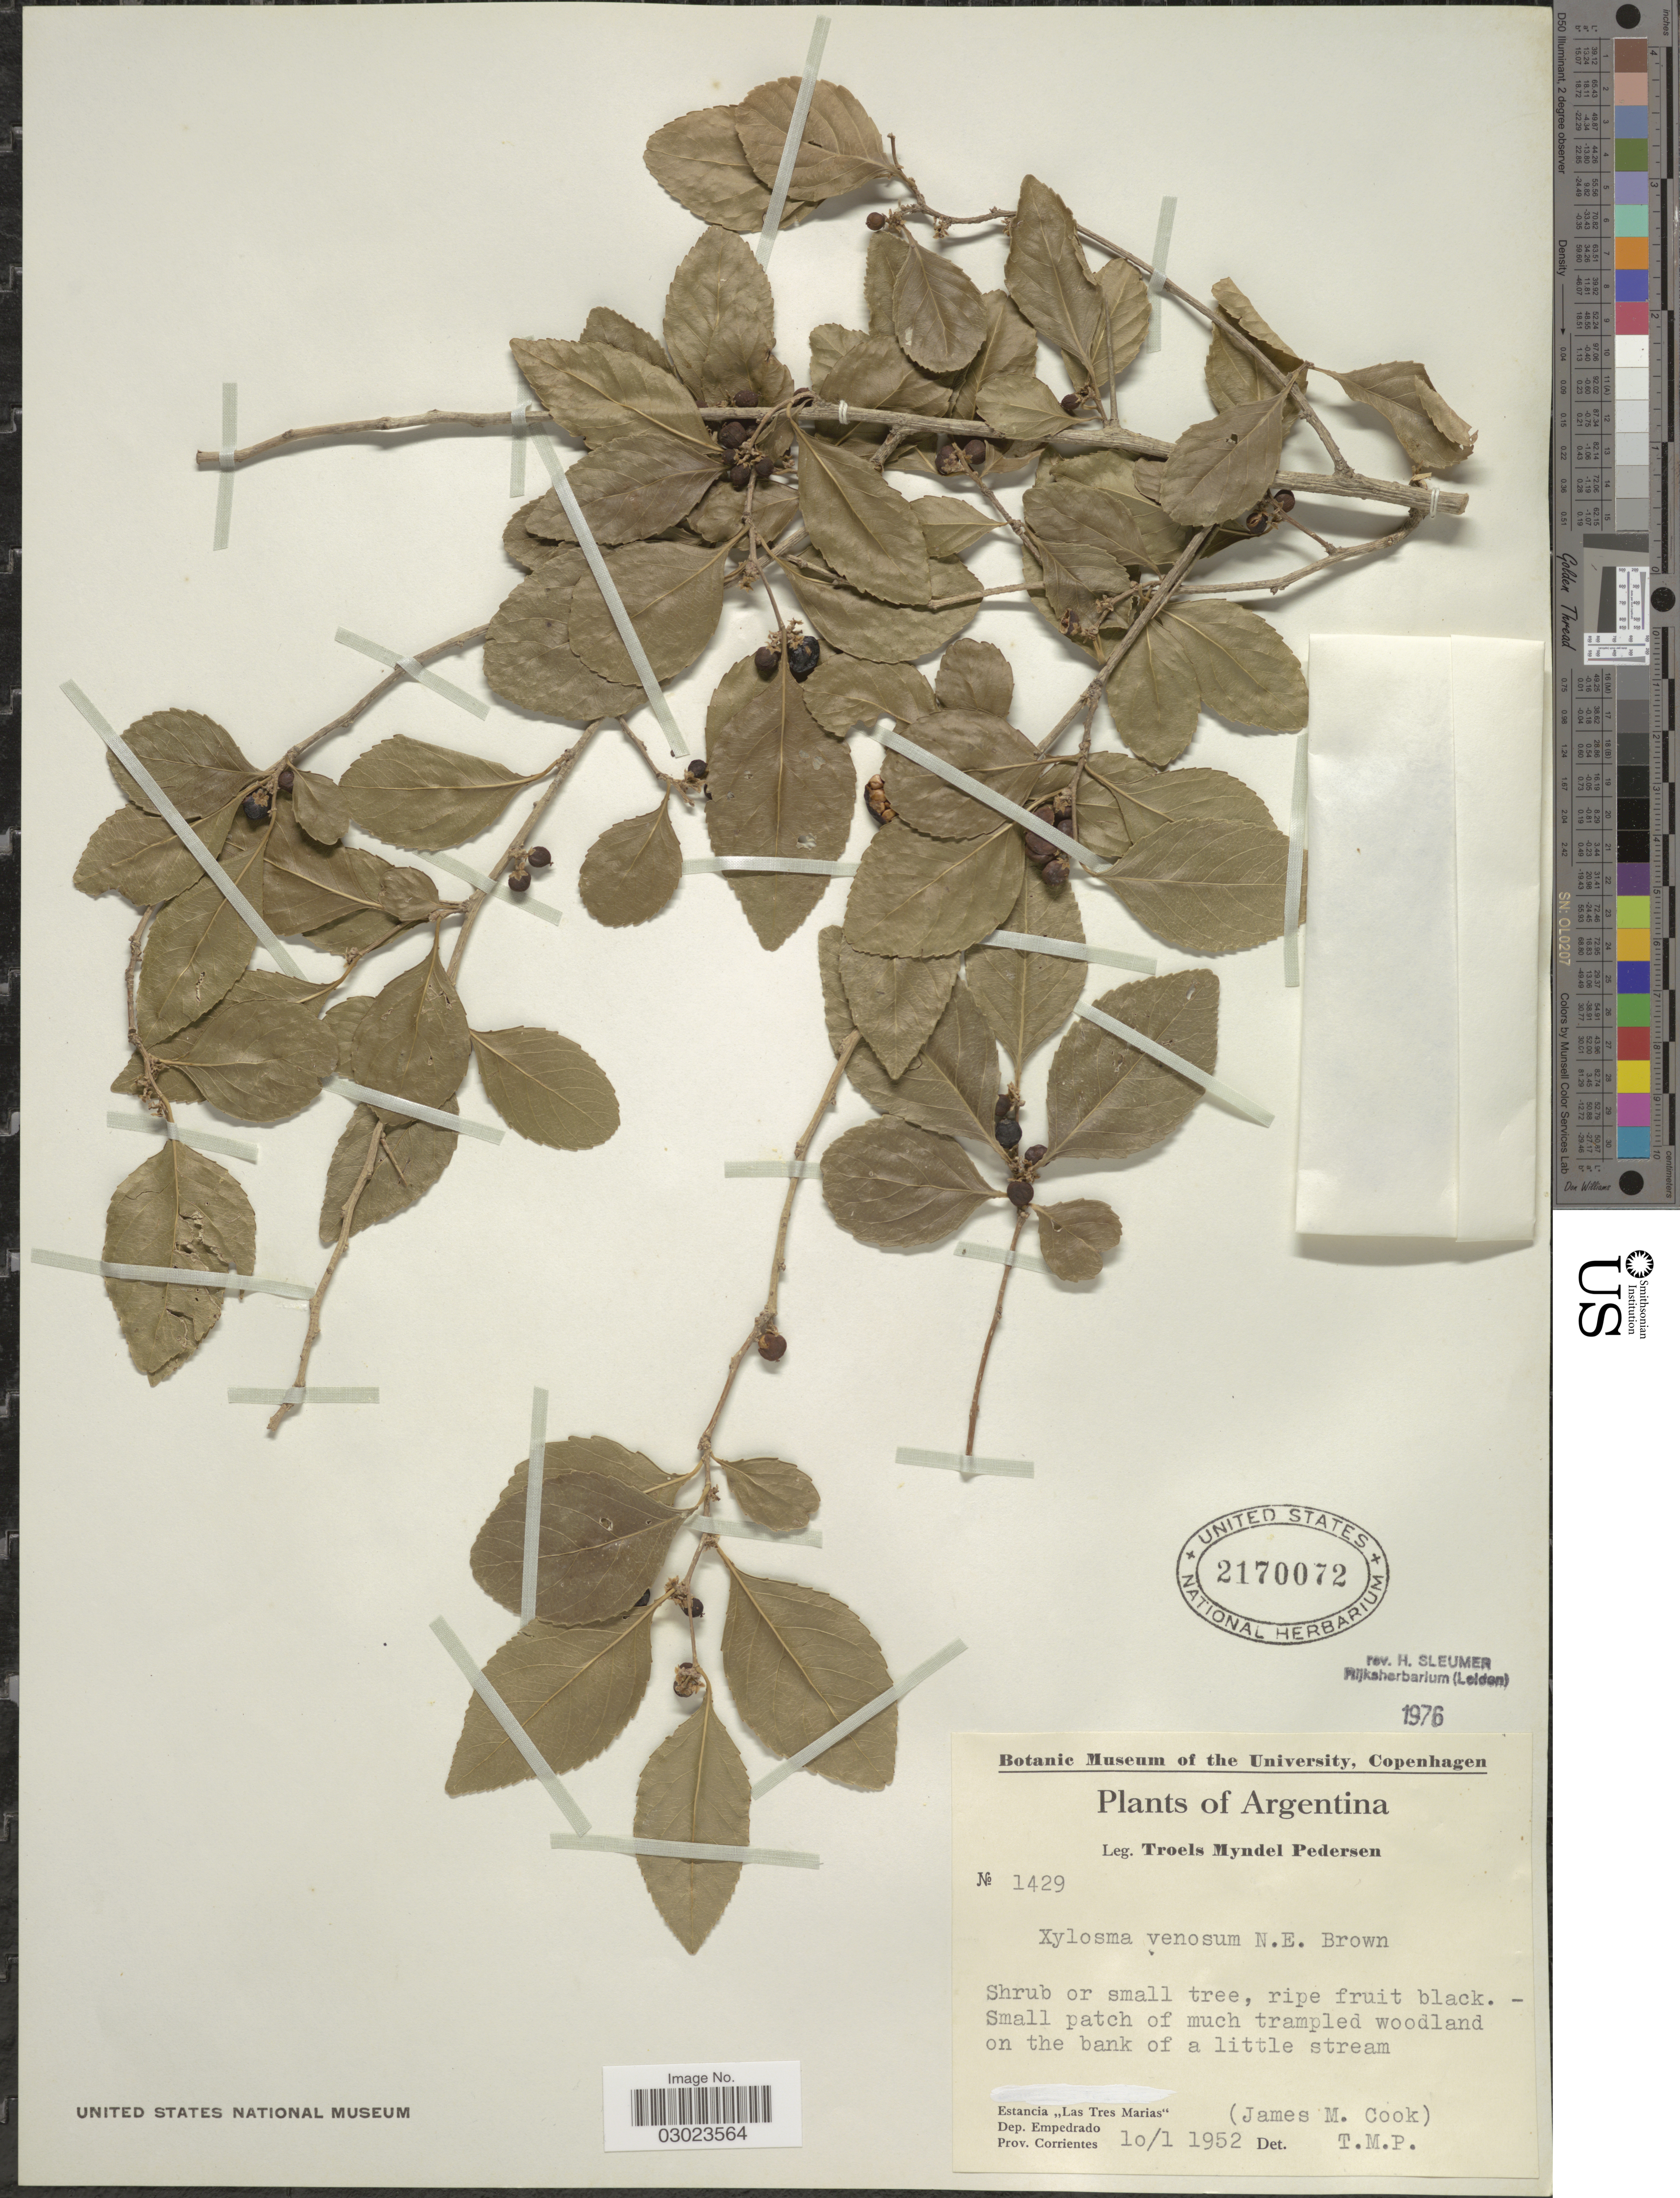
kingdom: Plantae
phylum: Tracheophyta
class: Magnoliopsida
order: Malpighiales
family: Salicaceae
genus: Xylosma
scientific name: Xylosma venosa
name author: N.E. Br.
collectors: T. Pederson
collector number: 1429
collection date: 1952-01-10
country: Argentina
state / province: Corrientes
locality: Estancia "Las Marias", Dep. Emperado.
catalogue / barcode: US 2170072